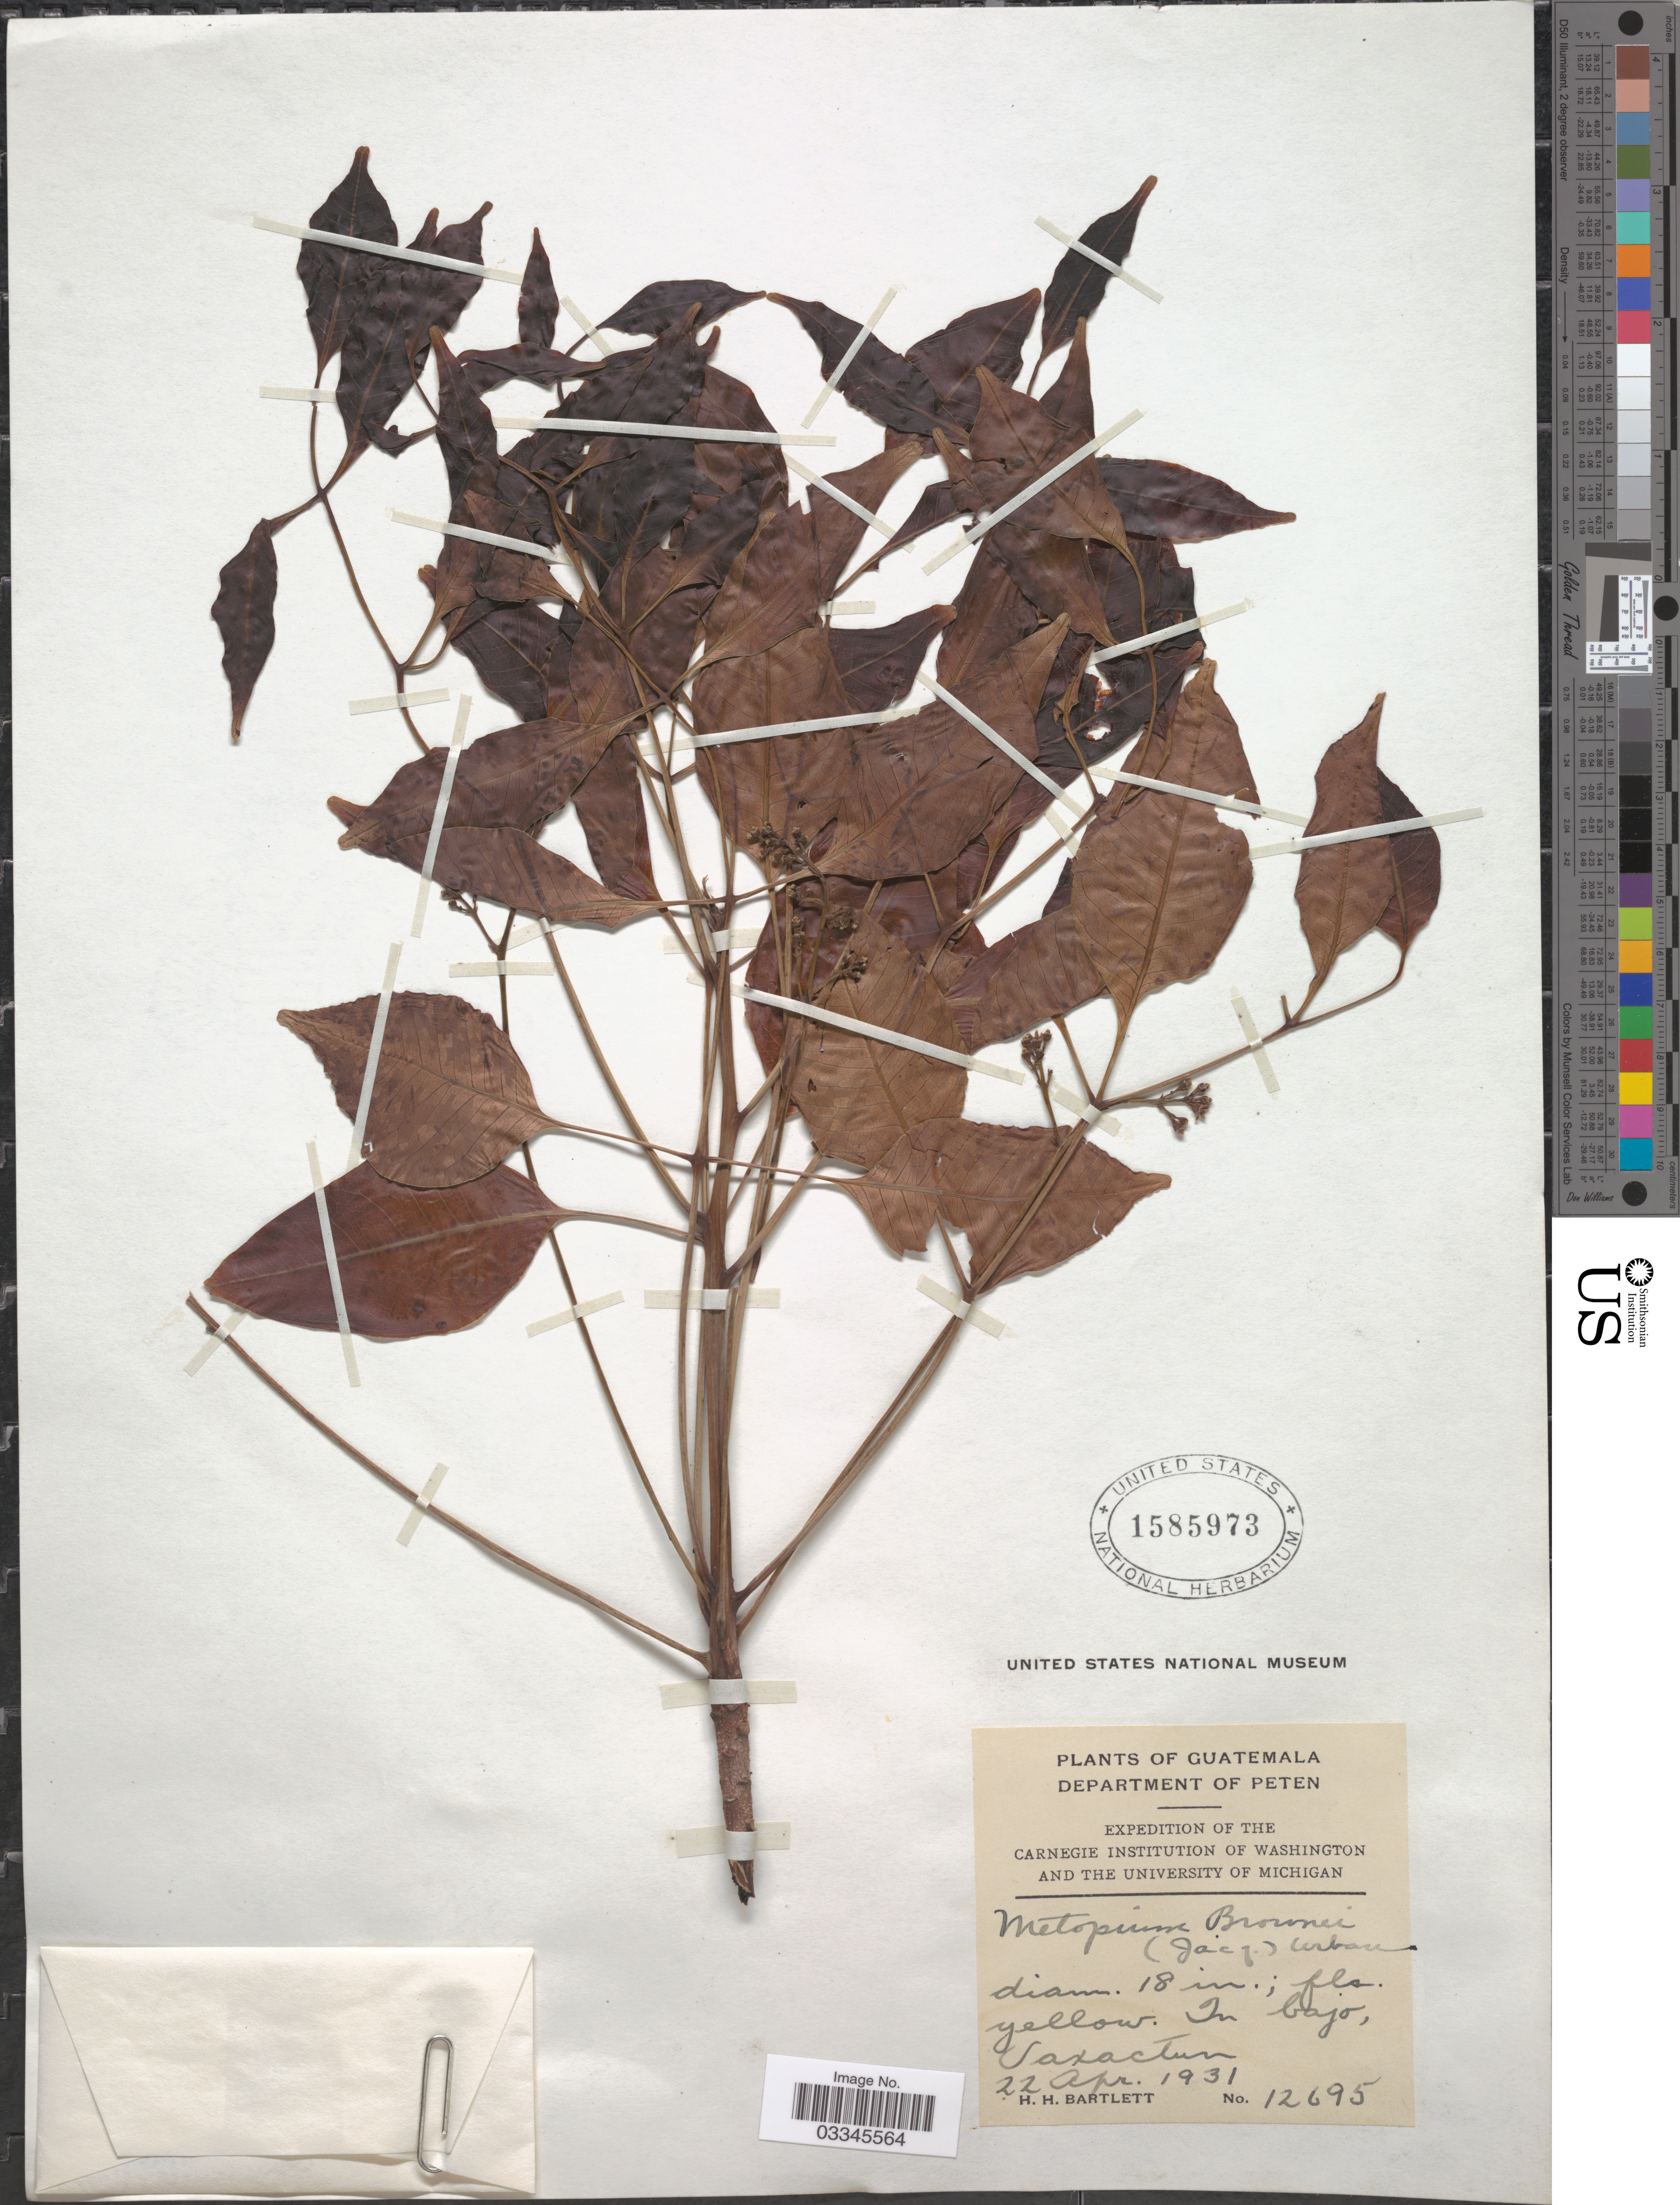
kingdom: Plantae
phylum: Tracheophyta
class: Magnoliopsida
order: Sapindales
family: Anacardiaceae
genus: Metopium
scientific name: Metopium brownei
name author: (Jacq.) Urb.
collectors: H. H. Bartlett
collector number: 12695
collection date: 1931-04-22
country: Guatemala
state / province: El Petén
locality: Department of Peten. In bajo, Uaxactun.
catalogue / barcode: US 1585973